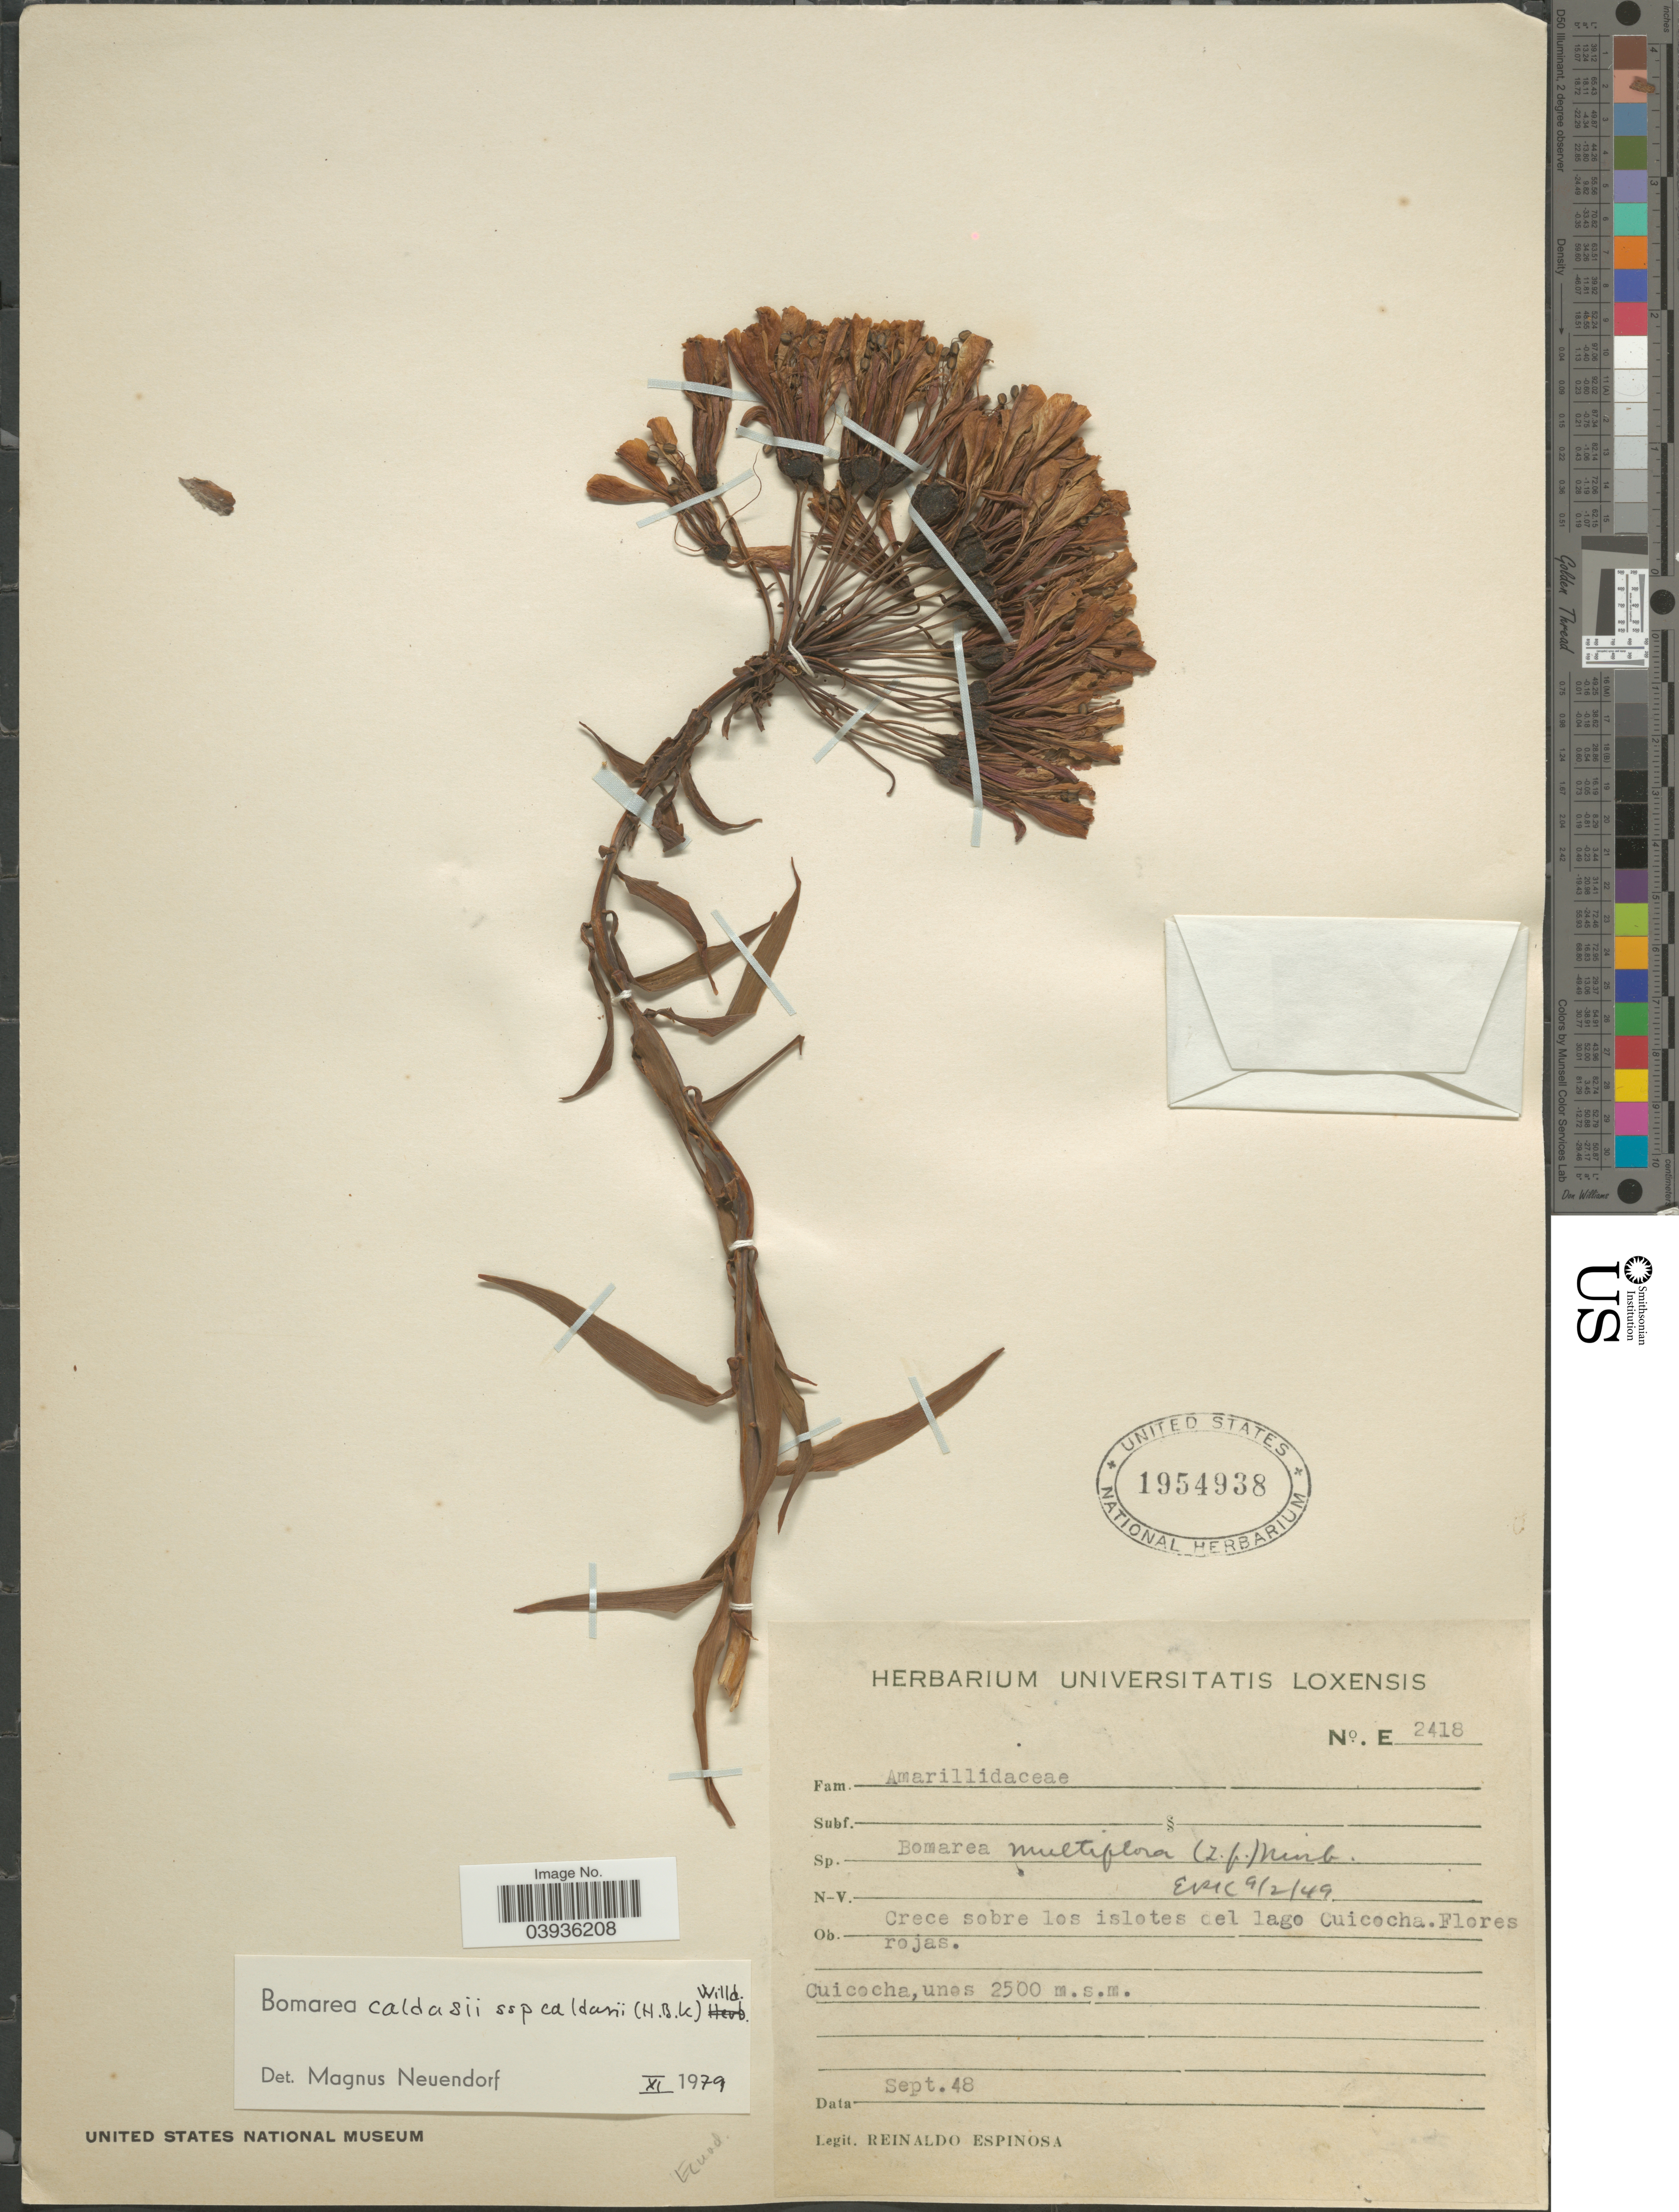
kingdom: Plantae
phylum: Tracheophyta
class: Liliopsida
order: Liliales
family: Alstroemeriaceae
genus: Bomarea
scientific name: Bomarea caldasii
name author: (Kunth) Asch. & Graebener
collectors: R. Espinosa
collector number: E2418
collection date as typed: Transcribed d/m/y: /9/48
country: Ecuador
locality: Crece sobre los islotes del lago Cuicocha. Cuicocha.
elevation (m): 2500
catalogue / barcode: US 1954938